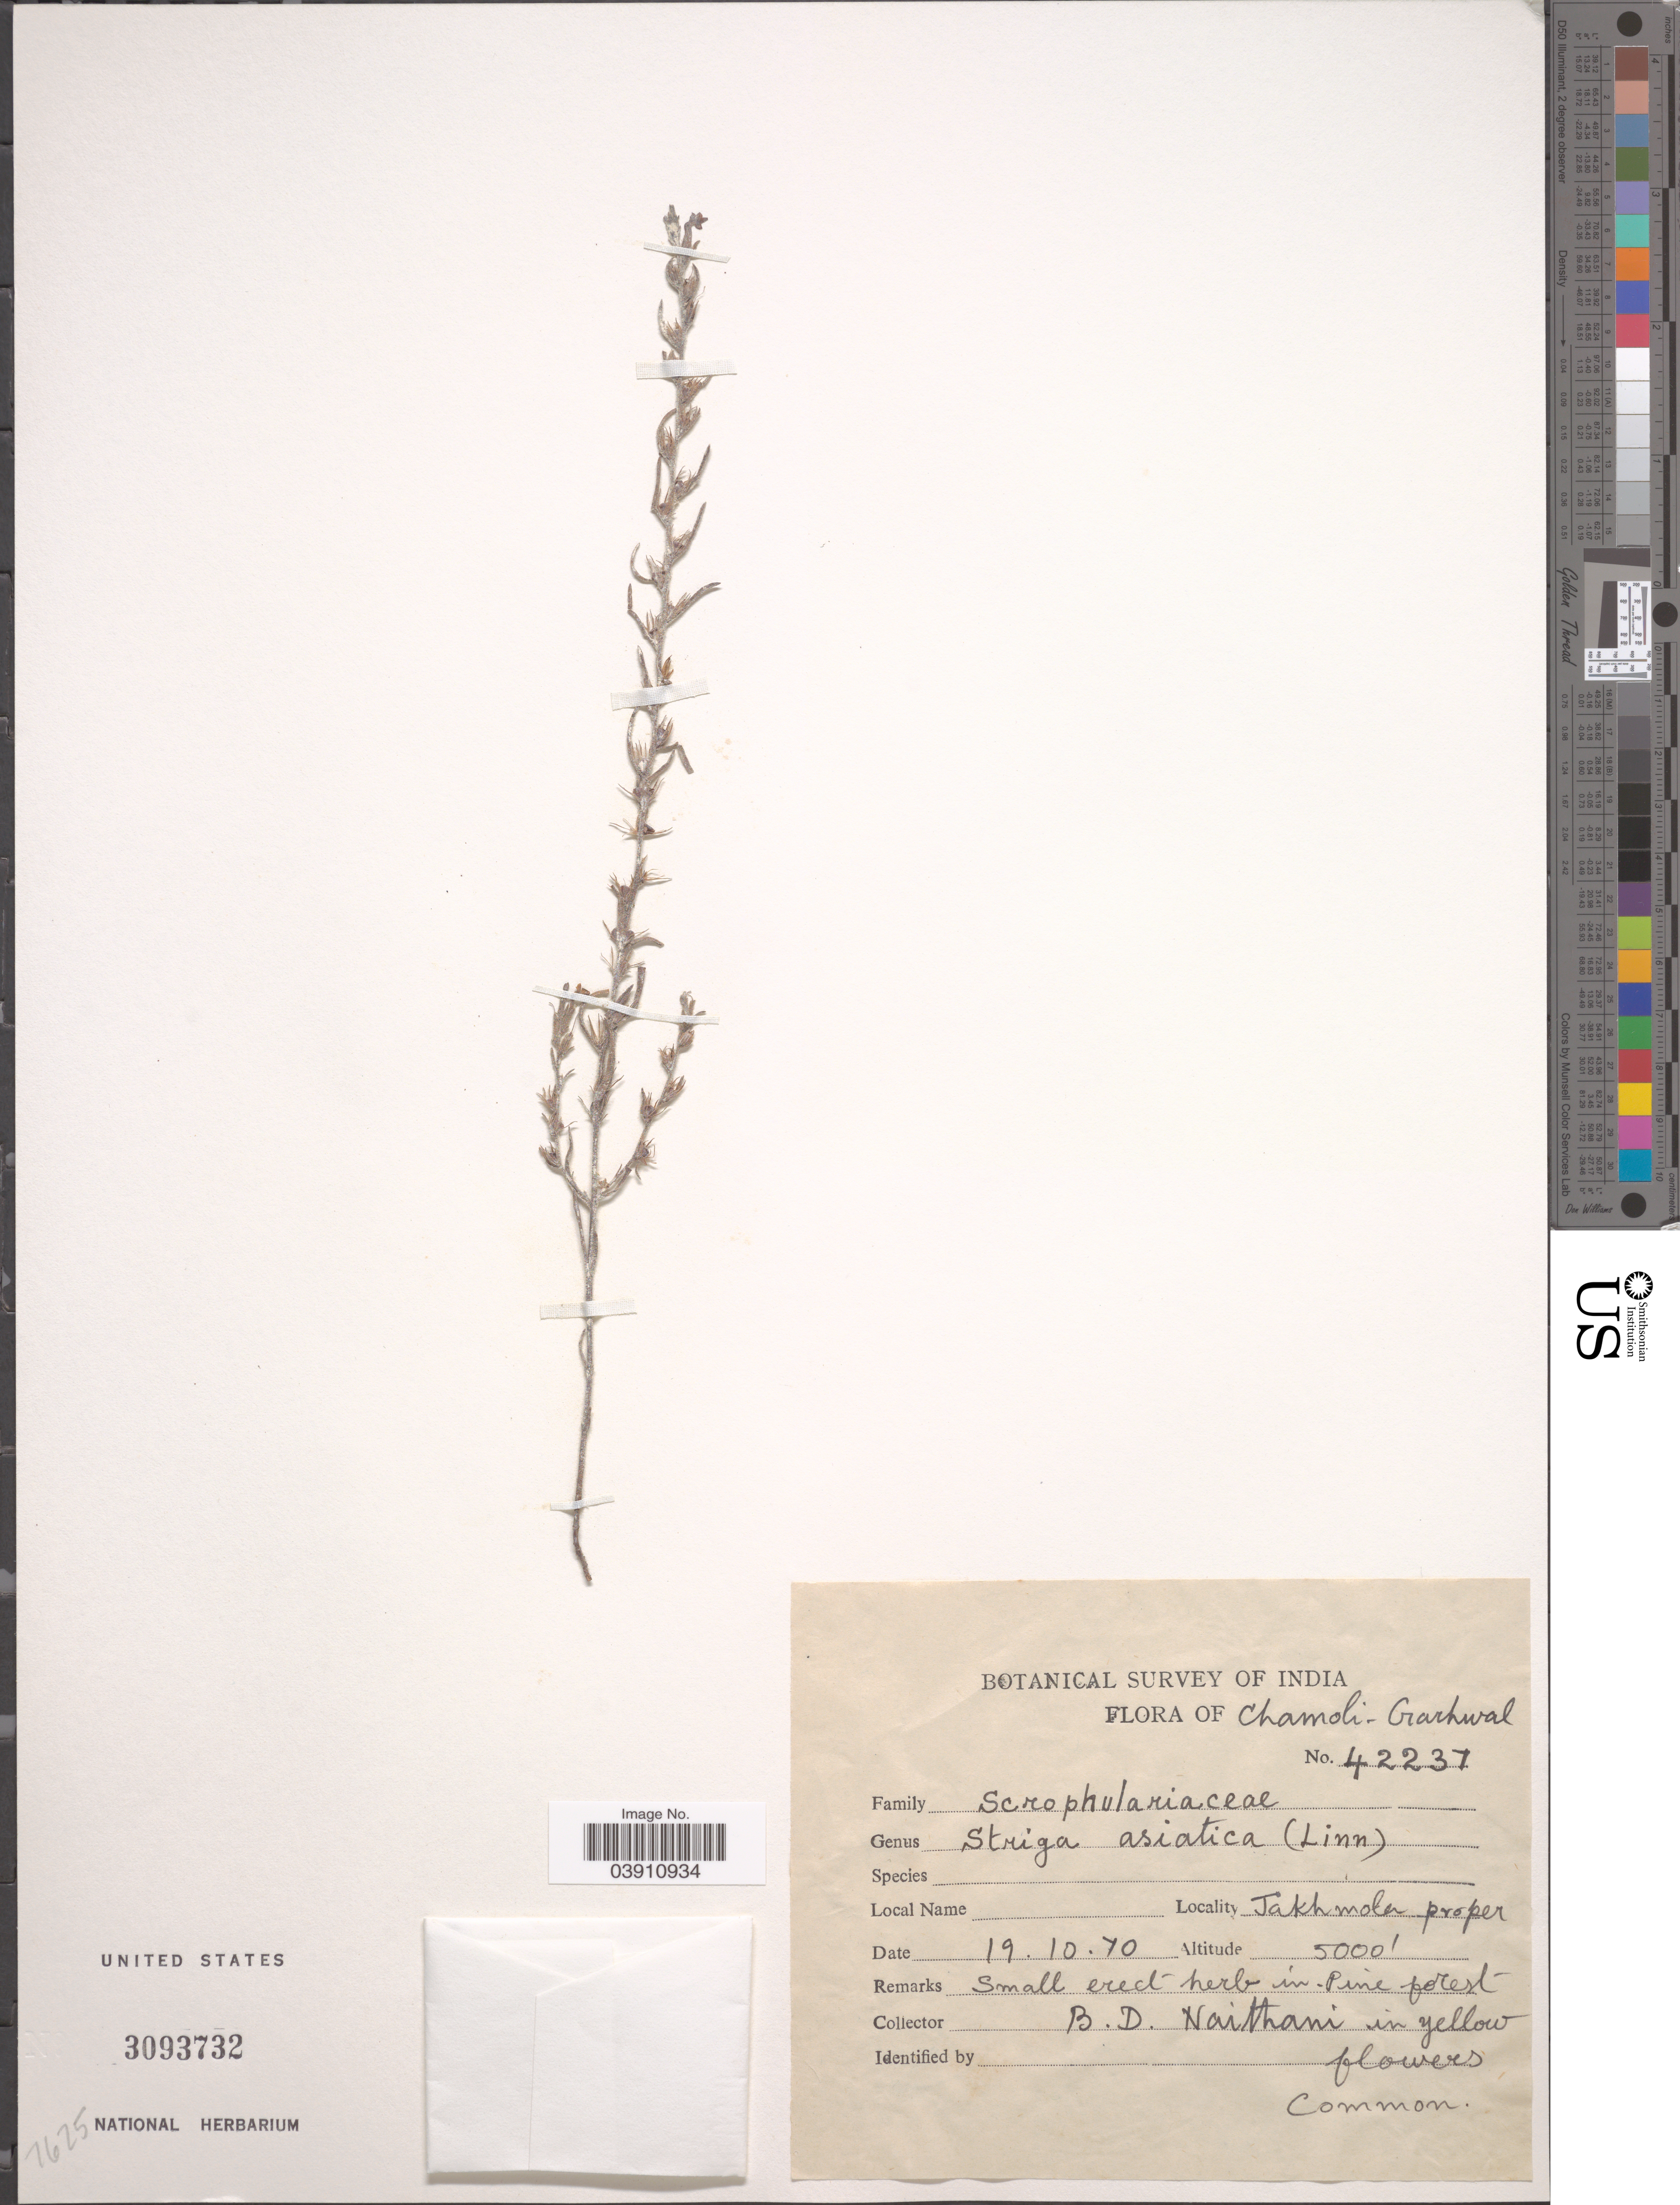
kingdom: Plantae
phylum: Tracheophyta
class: Magnoliopsida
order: Lamiales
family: Orobanchaceae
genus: Striga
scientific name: Striga lutea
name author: Lour.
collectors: B. Naithani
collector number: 42237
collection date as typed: Transcribed d/m/y: 19/10/70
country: India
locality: Chamoli-Garhwal. Takhmola proper.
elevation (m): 1524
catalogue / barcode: US 3093732